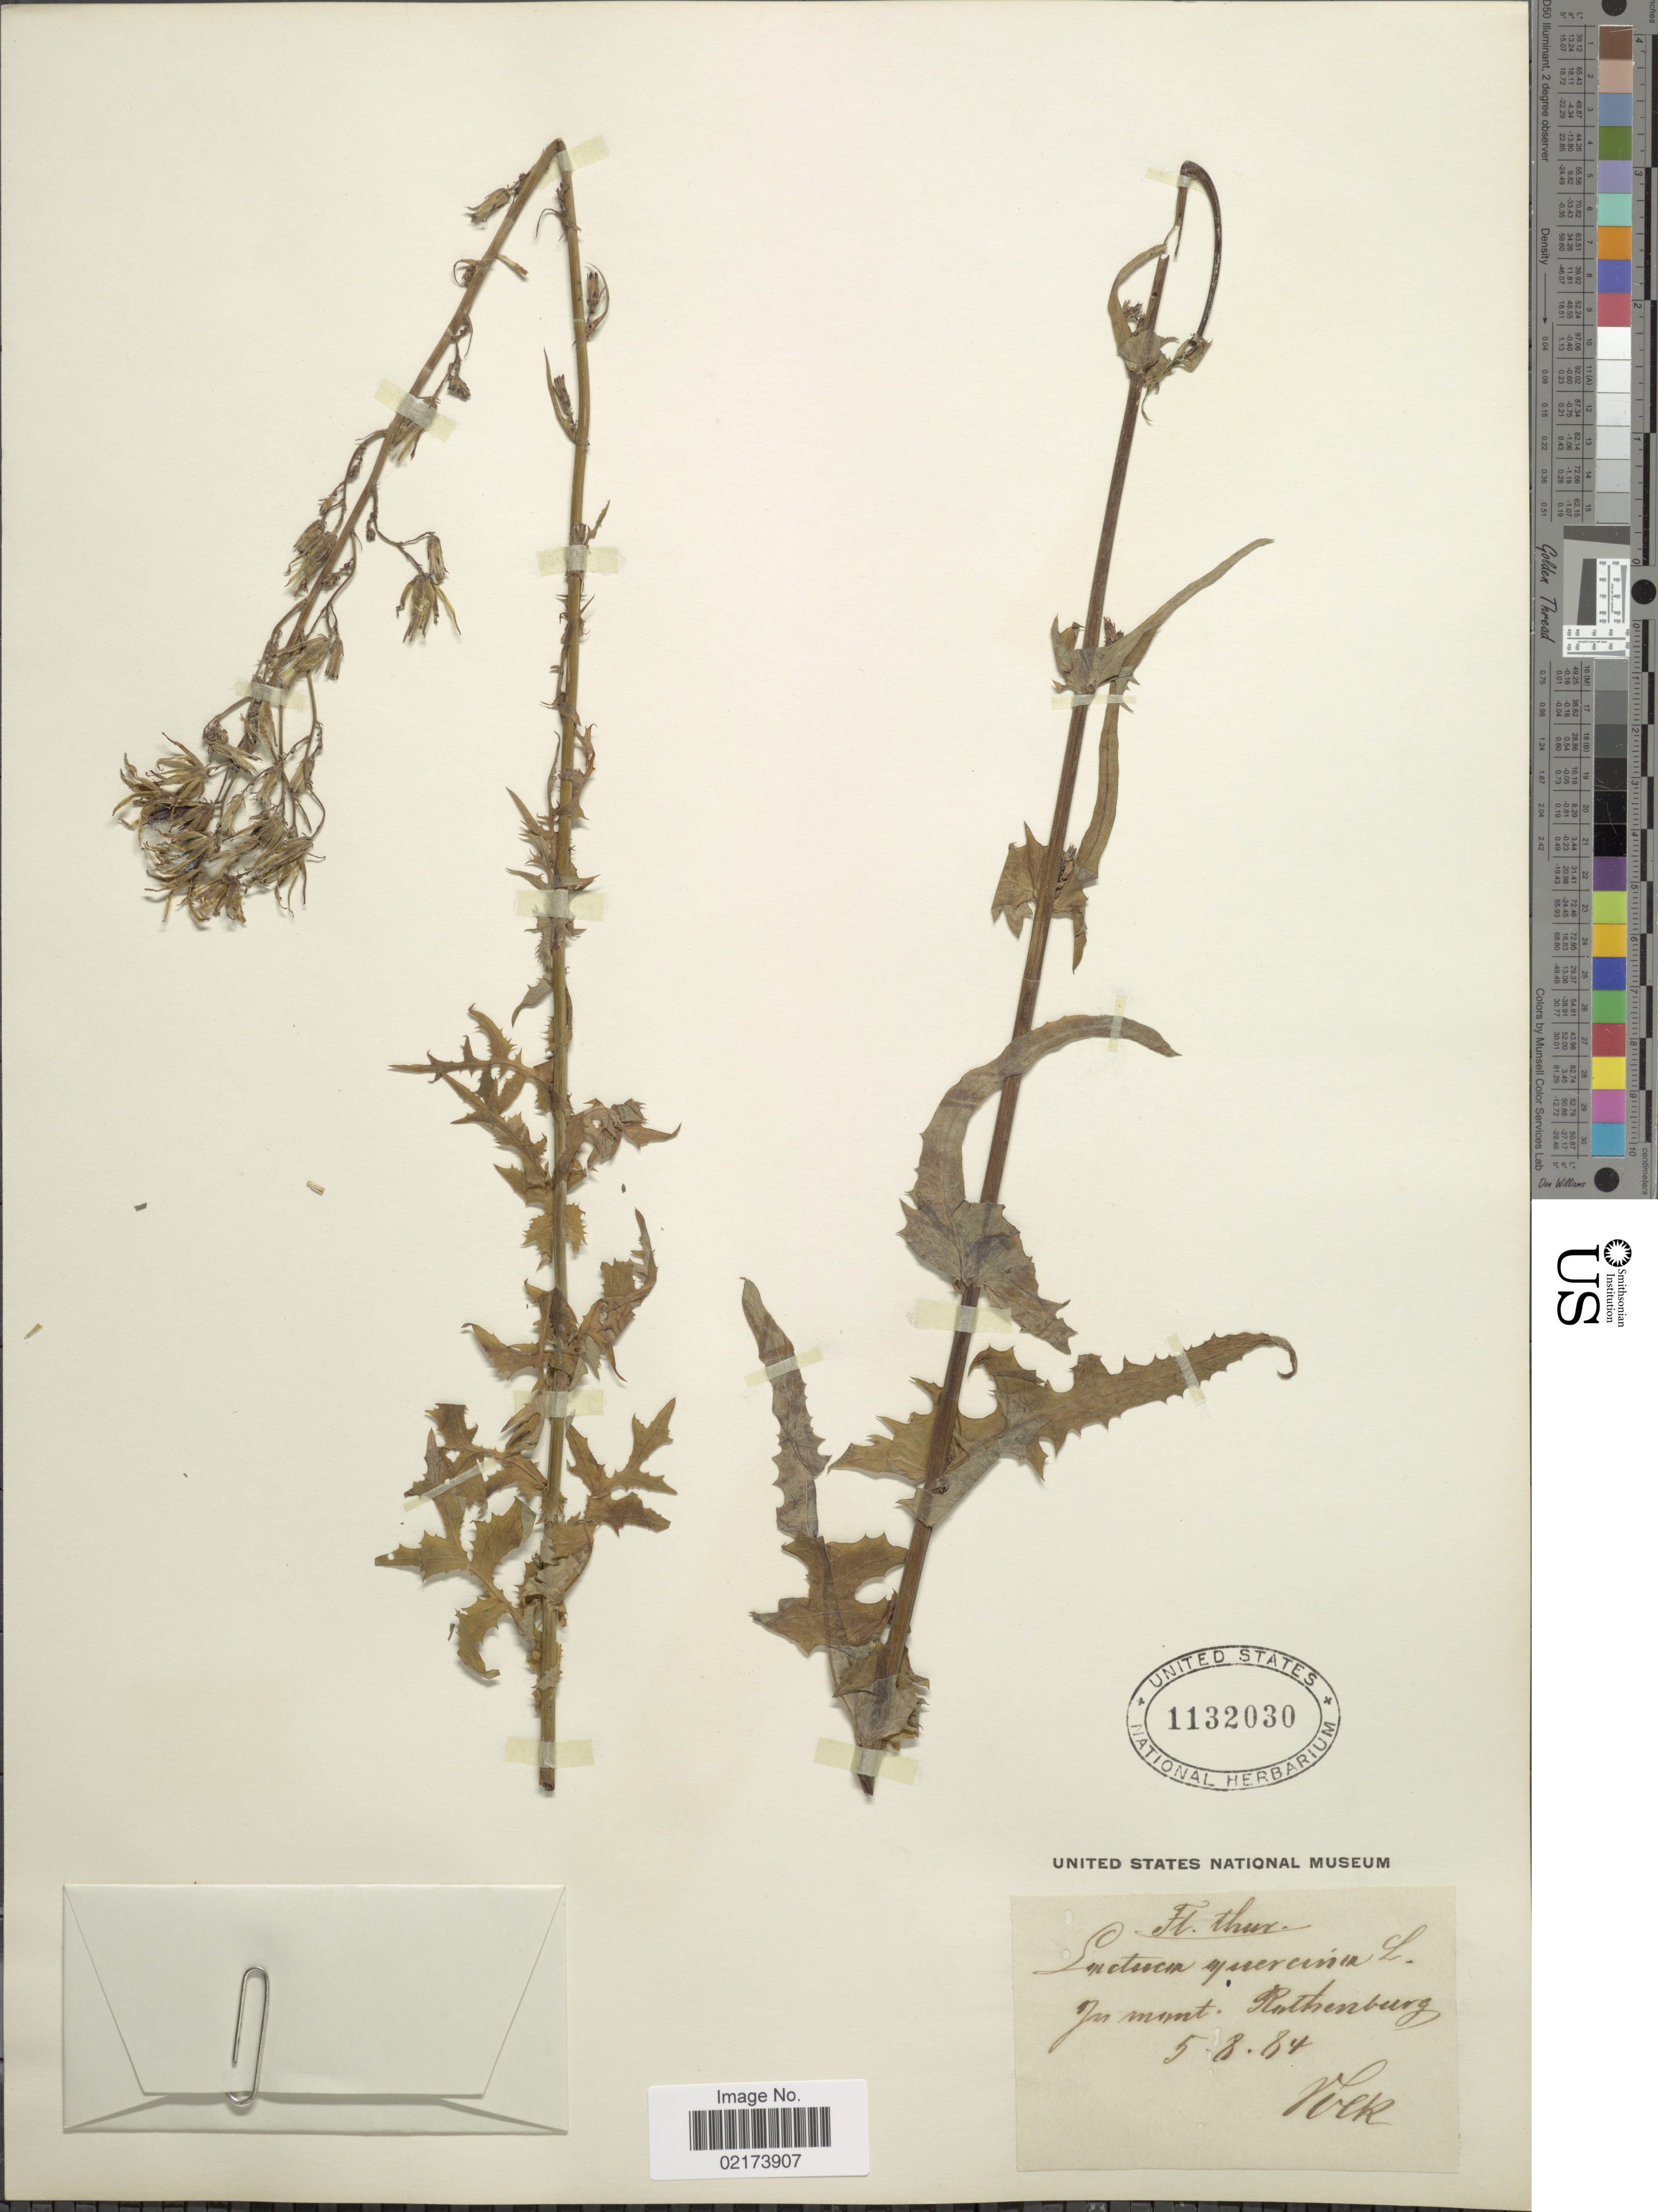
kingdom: Plantae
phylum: Tracheophyta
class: Magnoliopsida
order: Asterales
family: Asteraceae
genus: Lactuca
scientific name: Lactuca quercina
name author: L.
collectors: Vock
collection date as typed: Transcribed d/m/y: 5/8/84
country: Germany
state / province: Thuringia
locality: Thur., Ju [interpreted] Mont. Ruthenburg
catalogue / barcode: US 1132030